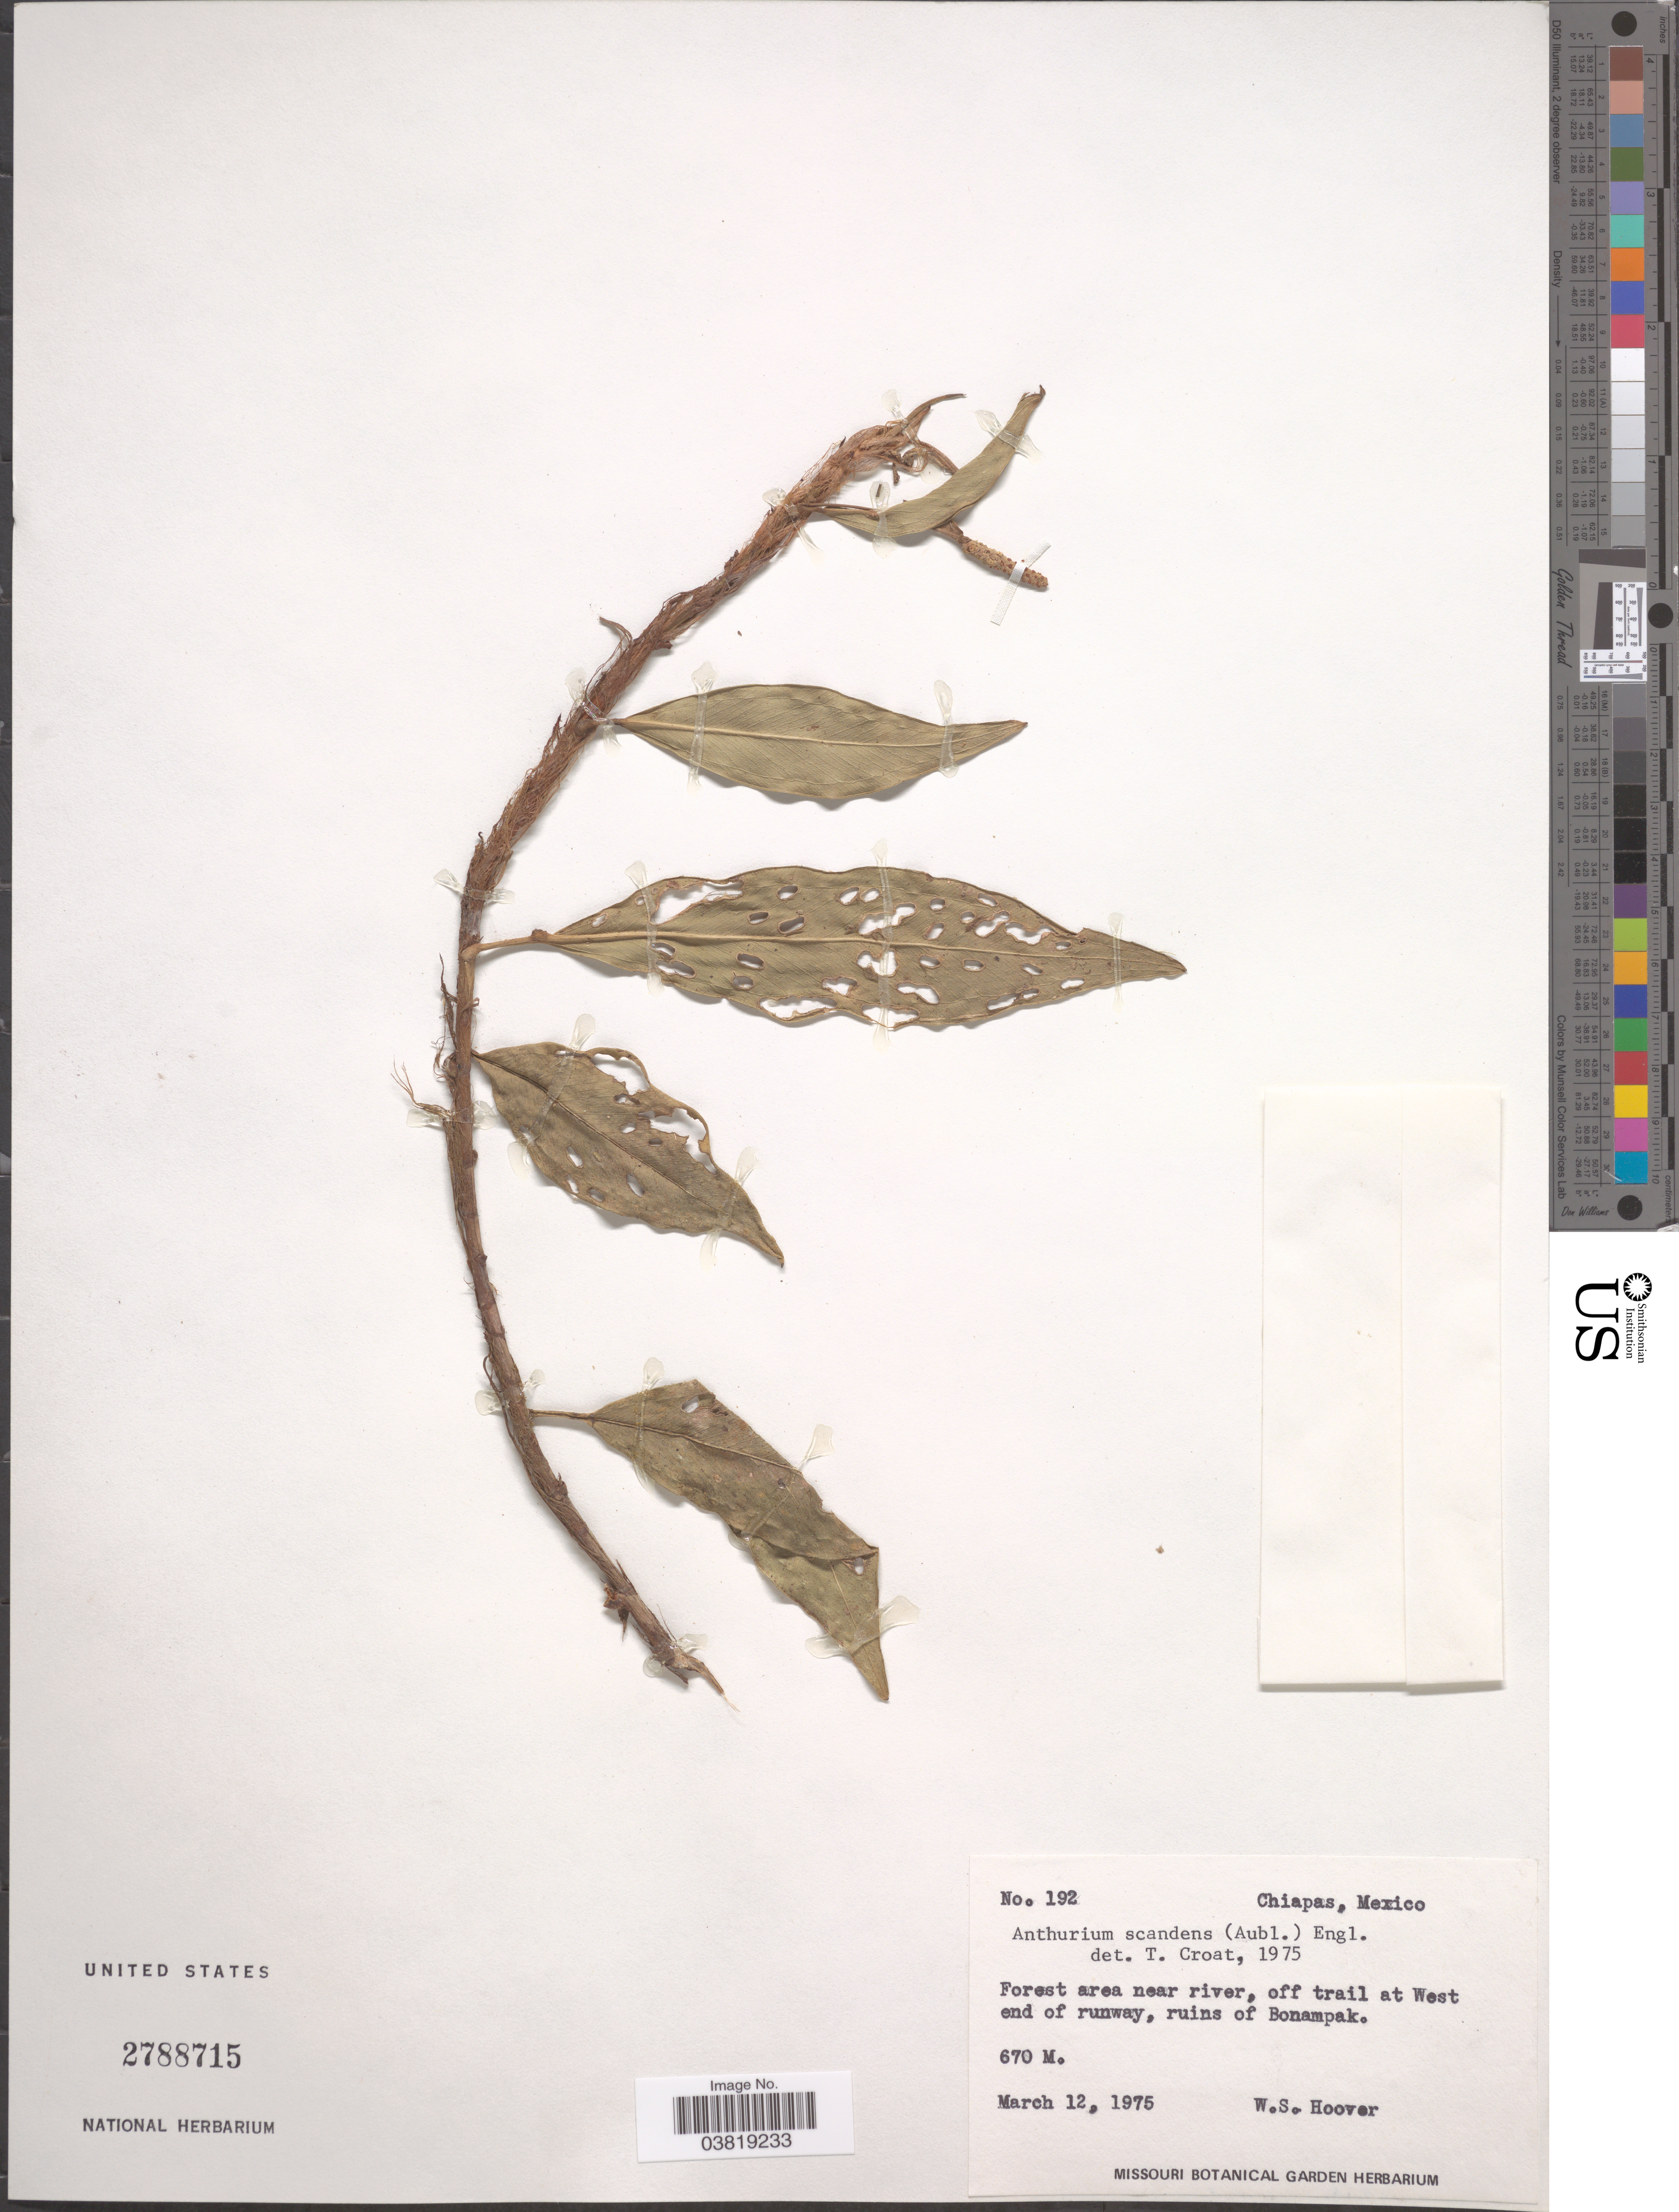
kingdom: Plantae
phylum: Tracheophyta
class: Liliopsida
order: Alismatales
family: Araceae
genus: Anthurium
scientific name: Anthurium scandens var. scandens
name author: (Aubl.) Engl.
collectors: W. S. Hoover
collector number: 192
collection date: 1975-03-12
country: Mexico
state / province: Chiapas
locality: Near river, off trail at West end of runway, ruins of Bonampak.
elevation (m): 670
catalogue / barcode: US 2788715